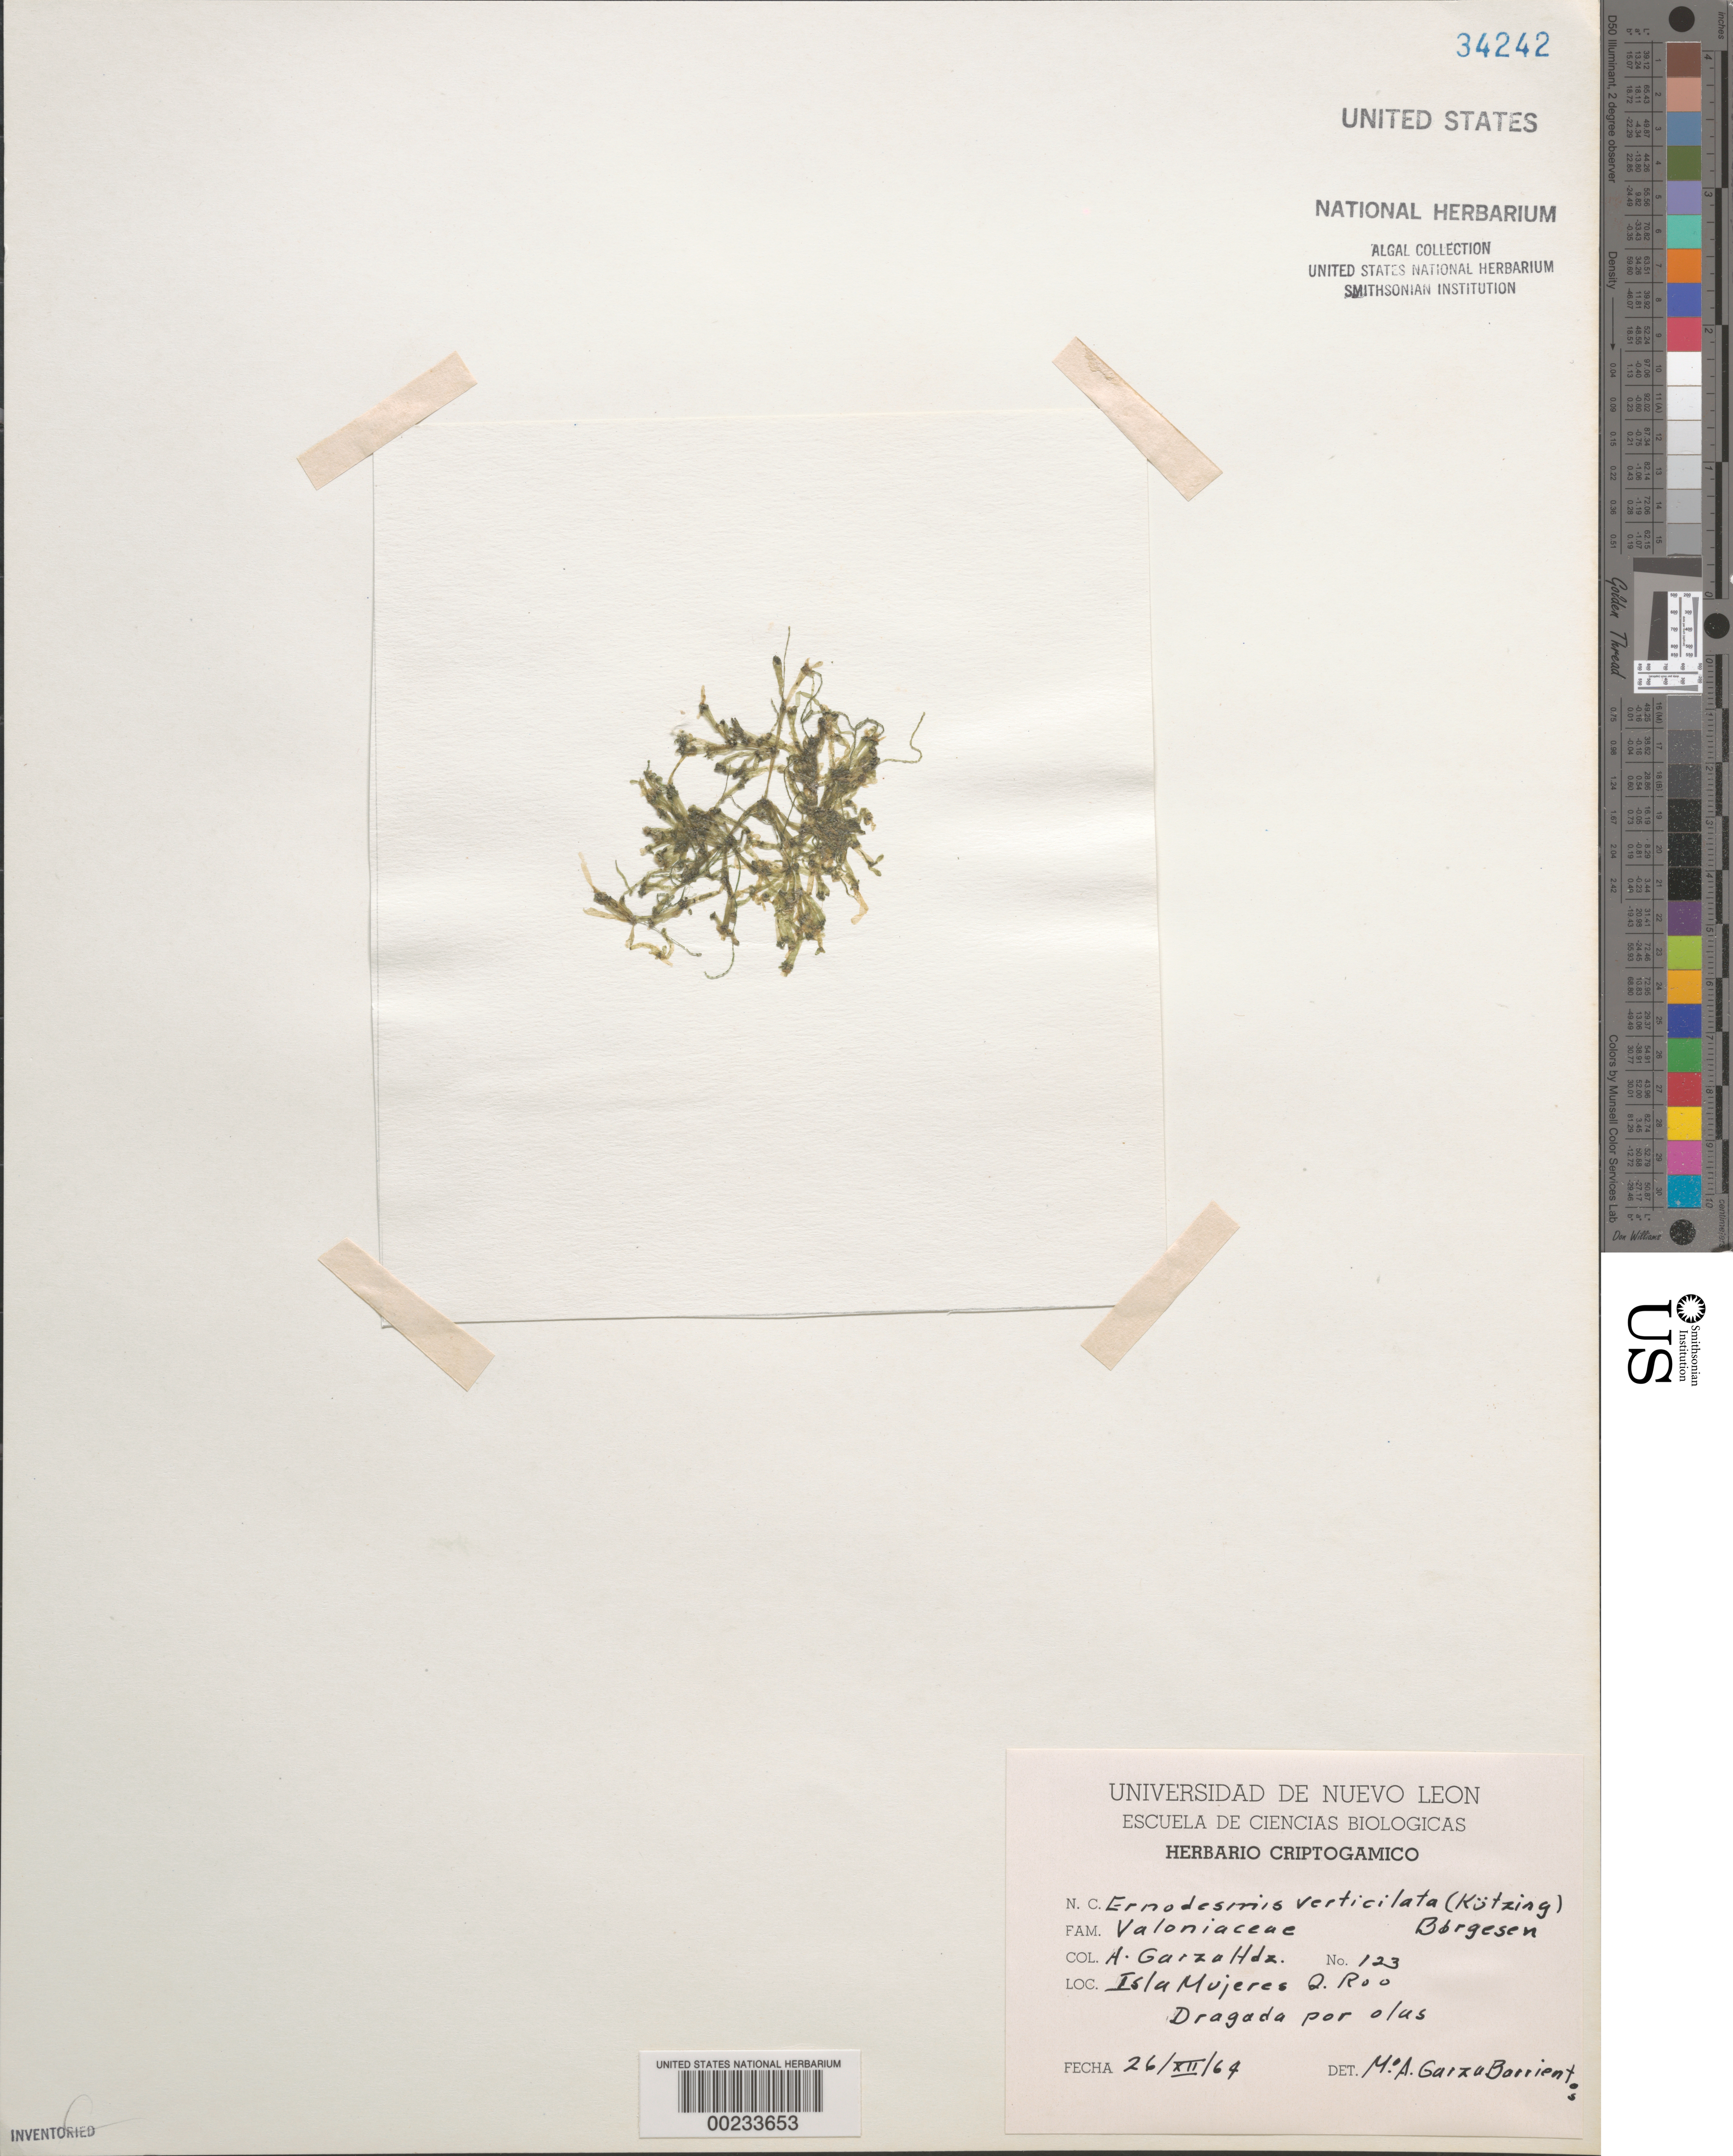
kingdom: Plantae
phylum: Chlorophyta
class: Ulvophyceae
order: Siphonocladales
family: Siphonocladaceae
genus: Ernodesmis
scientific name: Ernodesmis verticillata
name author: (Kütz.) Børgesen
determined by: Garza Barrientos, M. A.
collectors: A. Garza Hernandez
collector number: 123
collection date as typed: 26 Dec 1964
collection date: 1964-12-26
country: Mexico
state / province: Quintana Roo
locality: Isla mujeres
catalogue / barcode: US 34242